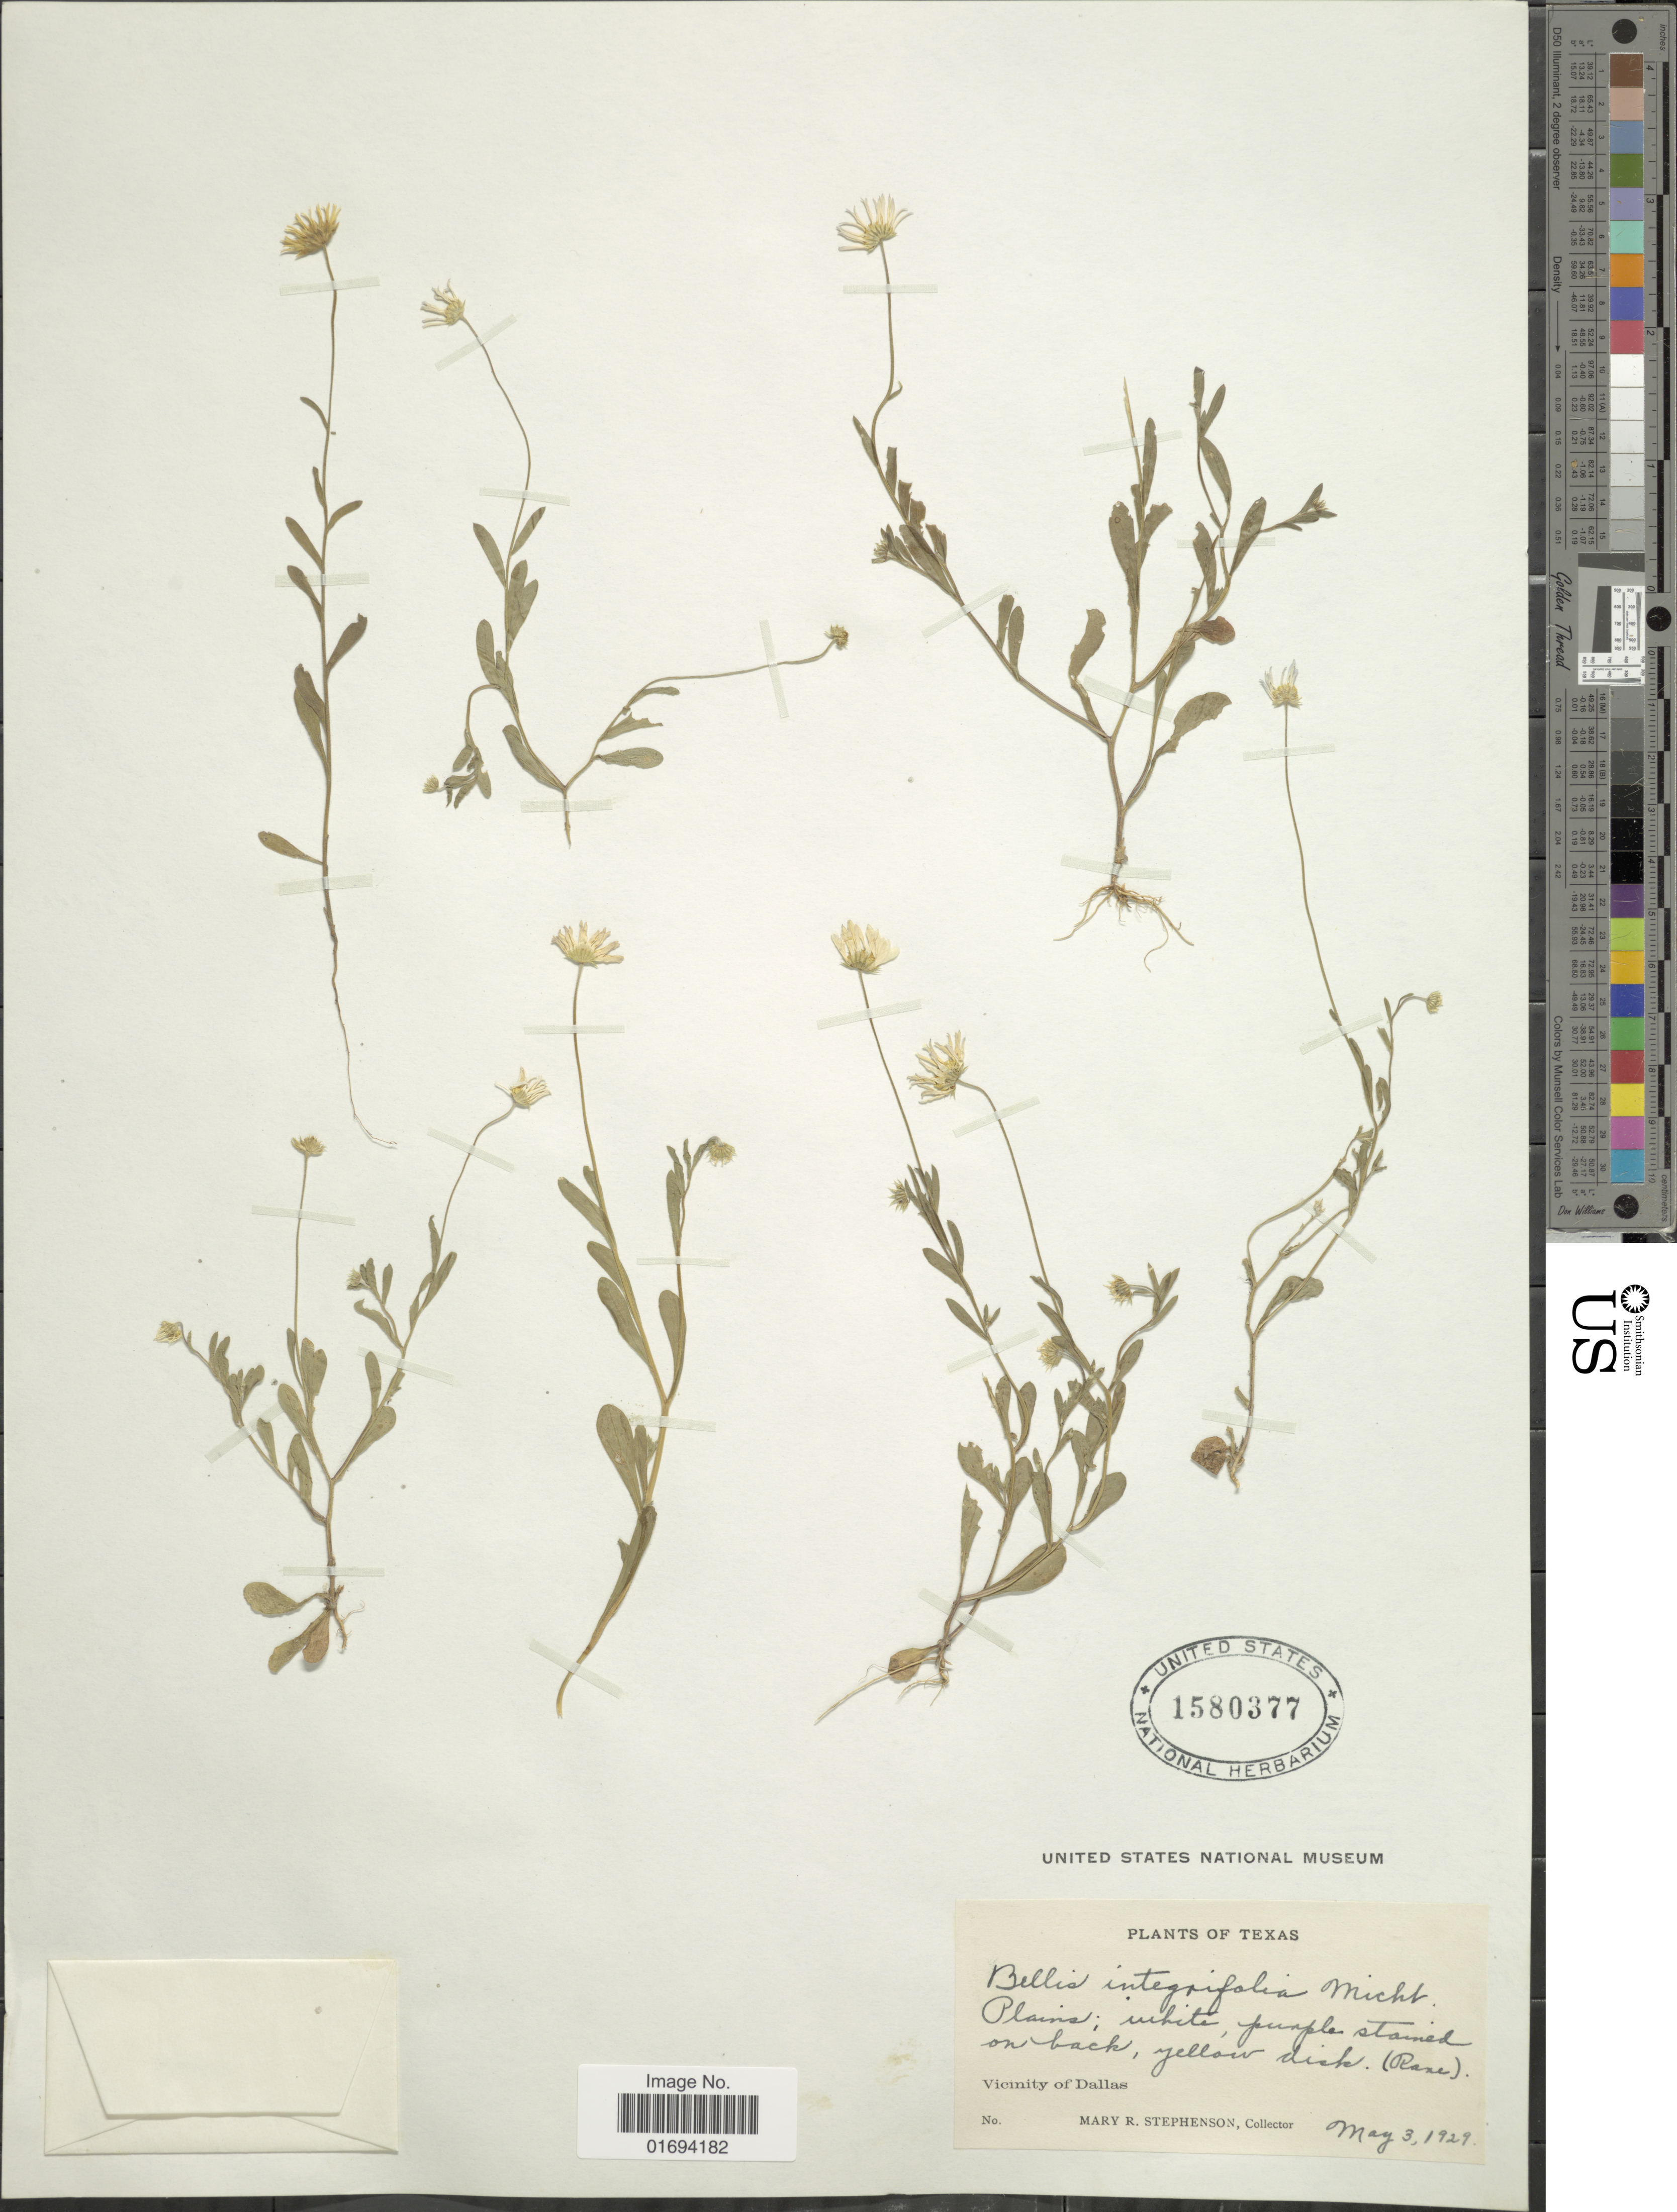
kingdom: Plantae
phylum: Tracheophyta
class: Magnoliopsida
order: Asterales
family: Asteraceae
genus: Astranthium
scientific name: Astranthium integrifolium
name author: (Michx.) Nutt.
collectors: M. Stephenson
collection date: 1929-05-03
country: United States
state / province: Texas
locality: Vicinity of Dallas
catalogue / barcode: US 1580377